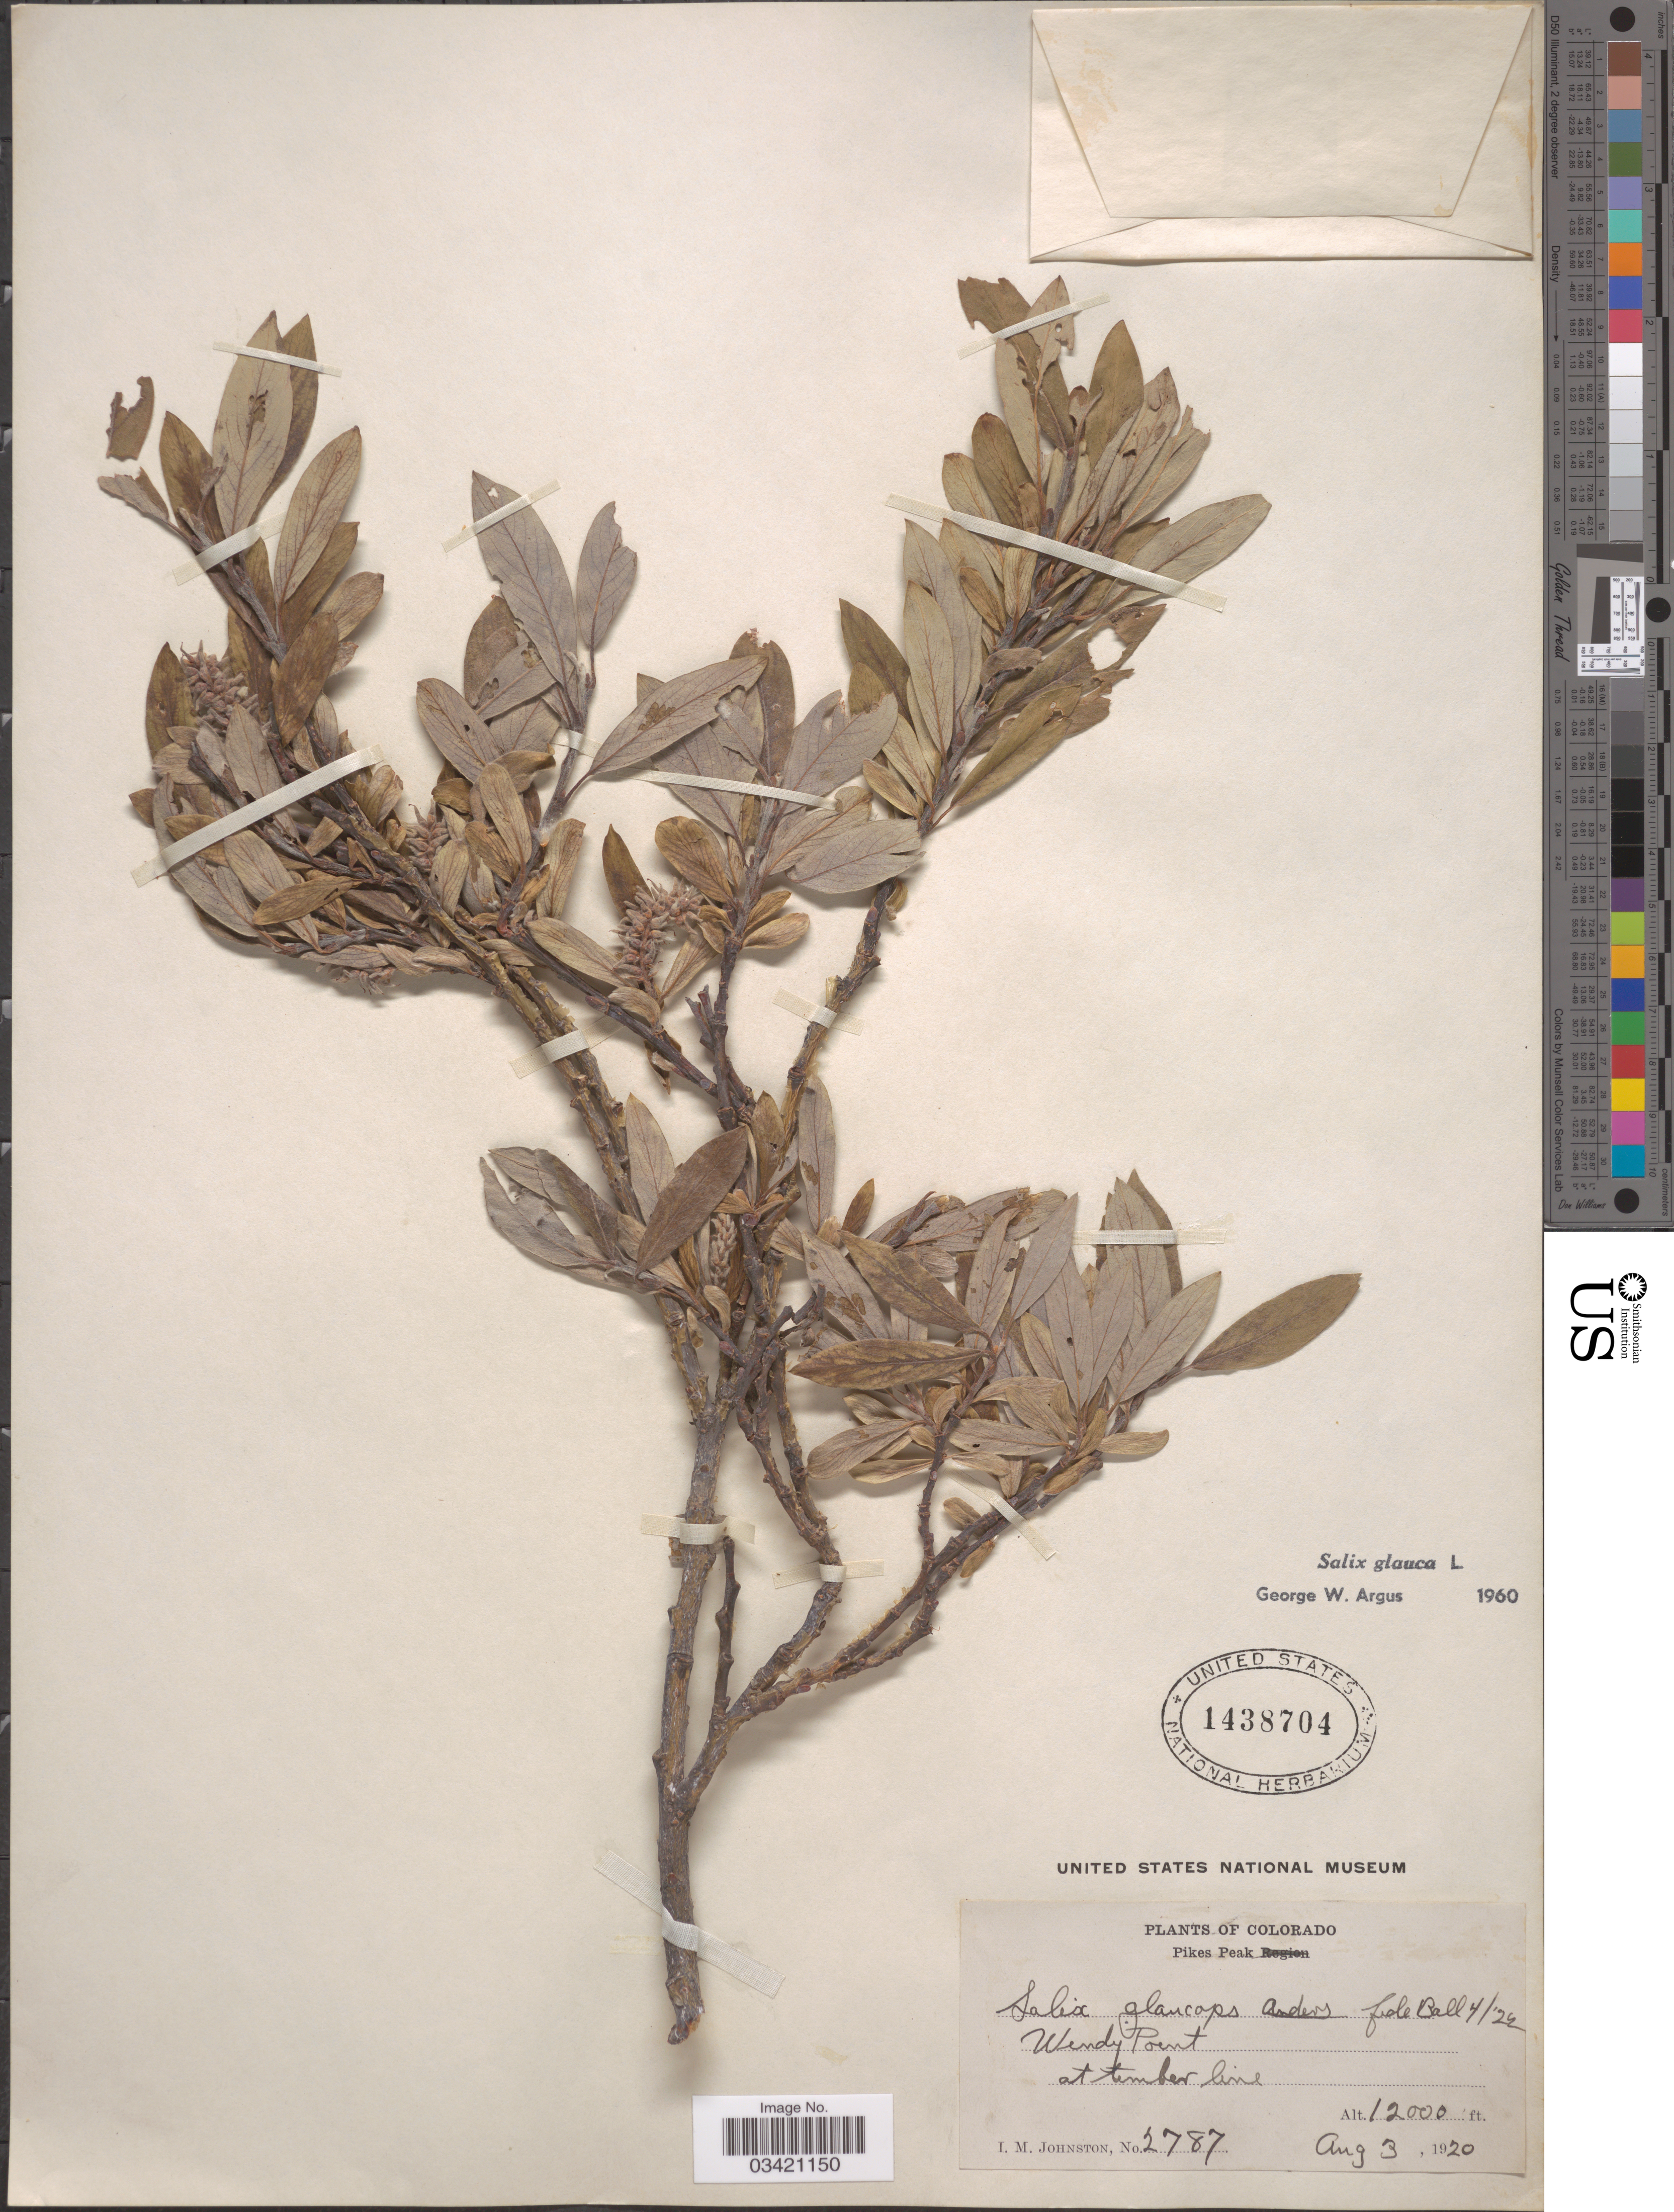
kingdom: Plantae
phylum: Tracheophyta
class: Magnoliopsida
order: Malpighiales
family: Salicaceae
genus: Salix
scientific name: Salix glauca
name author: L.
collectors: I.M. Johnston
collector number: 2787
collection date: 1920-08-03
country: United States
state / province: Colorado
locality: Pikes Peak. Wendy Point. At timber line.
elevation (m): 3658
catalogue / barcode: US 1438704